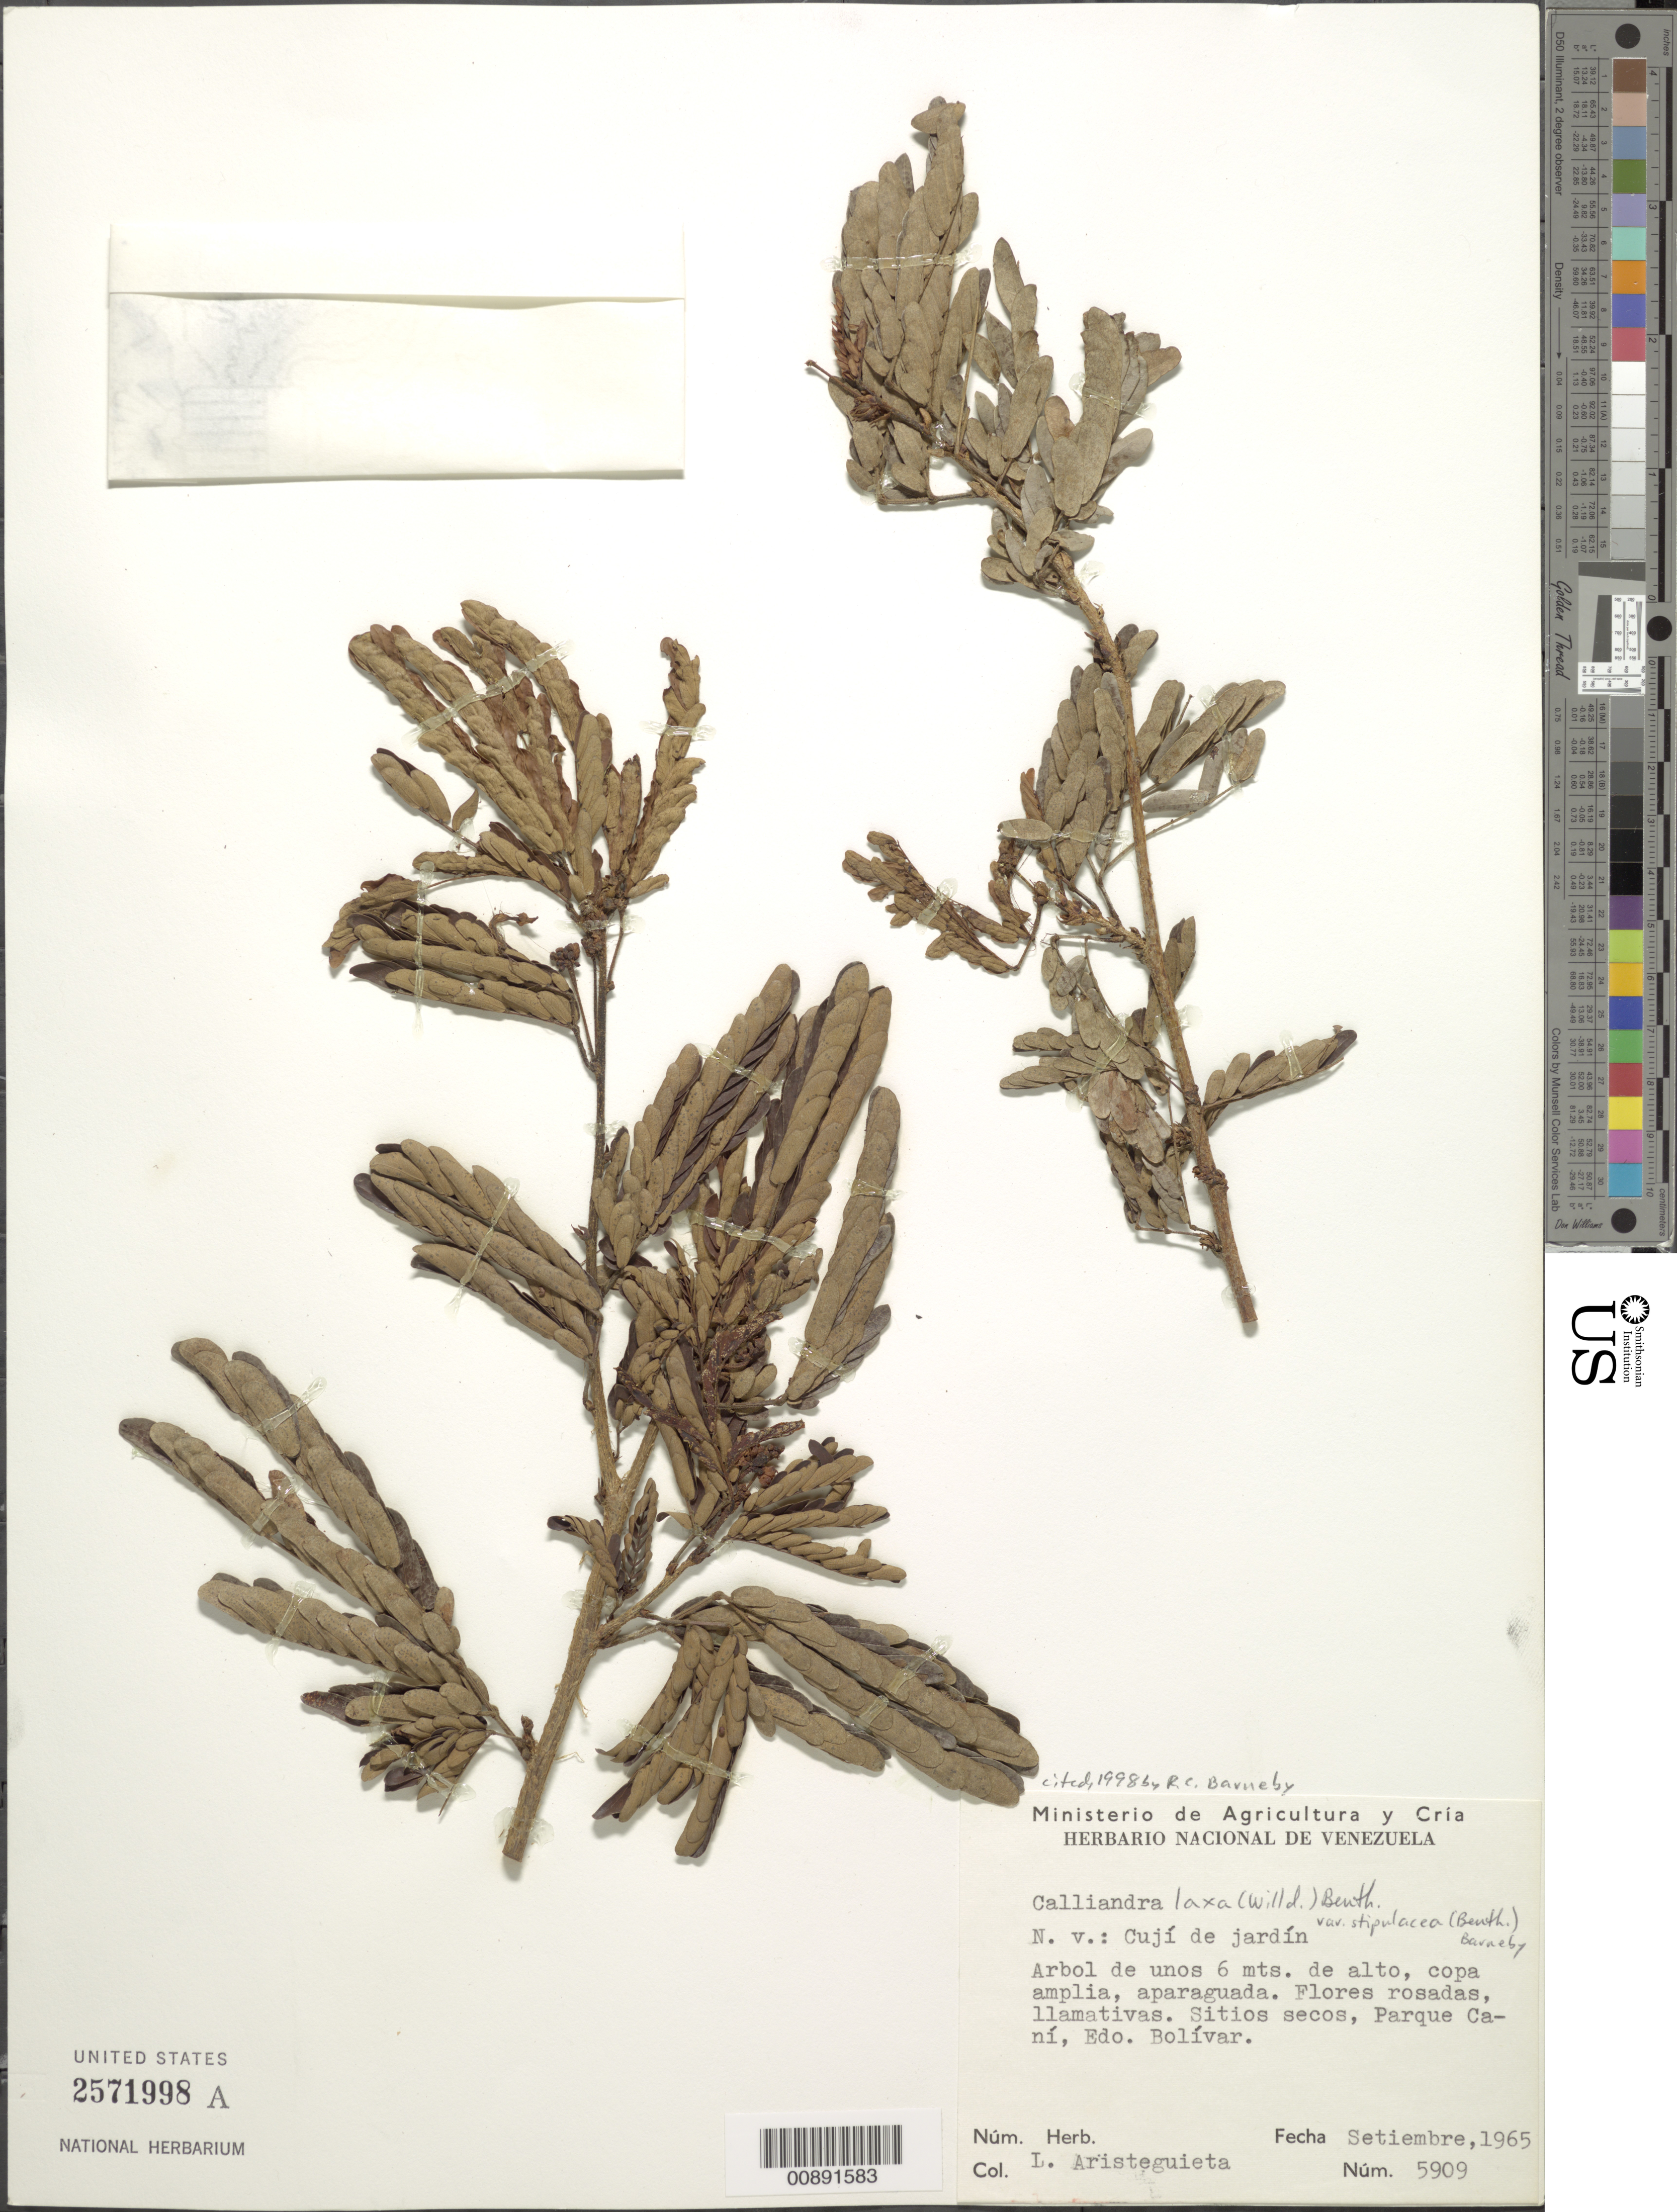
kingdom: Plantae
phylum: Tracheophyta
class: Magnoliopsida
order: Fabales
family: Fabaceae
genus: Calliandra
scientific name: Calliandra laxa var. stipulacea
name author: (Benth.) Barneby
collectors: L. Aristeguieta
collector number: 5909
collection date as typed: Sep-65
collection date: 1965-09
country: Venezuela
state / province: Bolívar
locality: Parque Caroní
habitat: Sitios secos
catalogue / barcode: US 2571998A